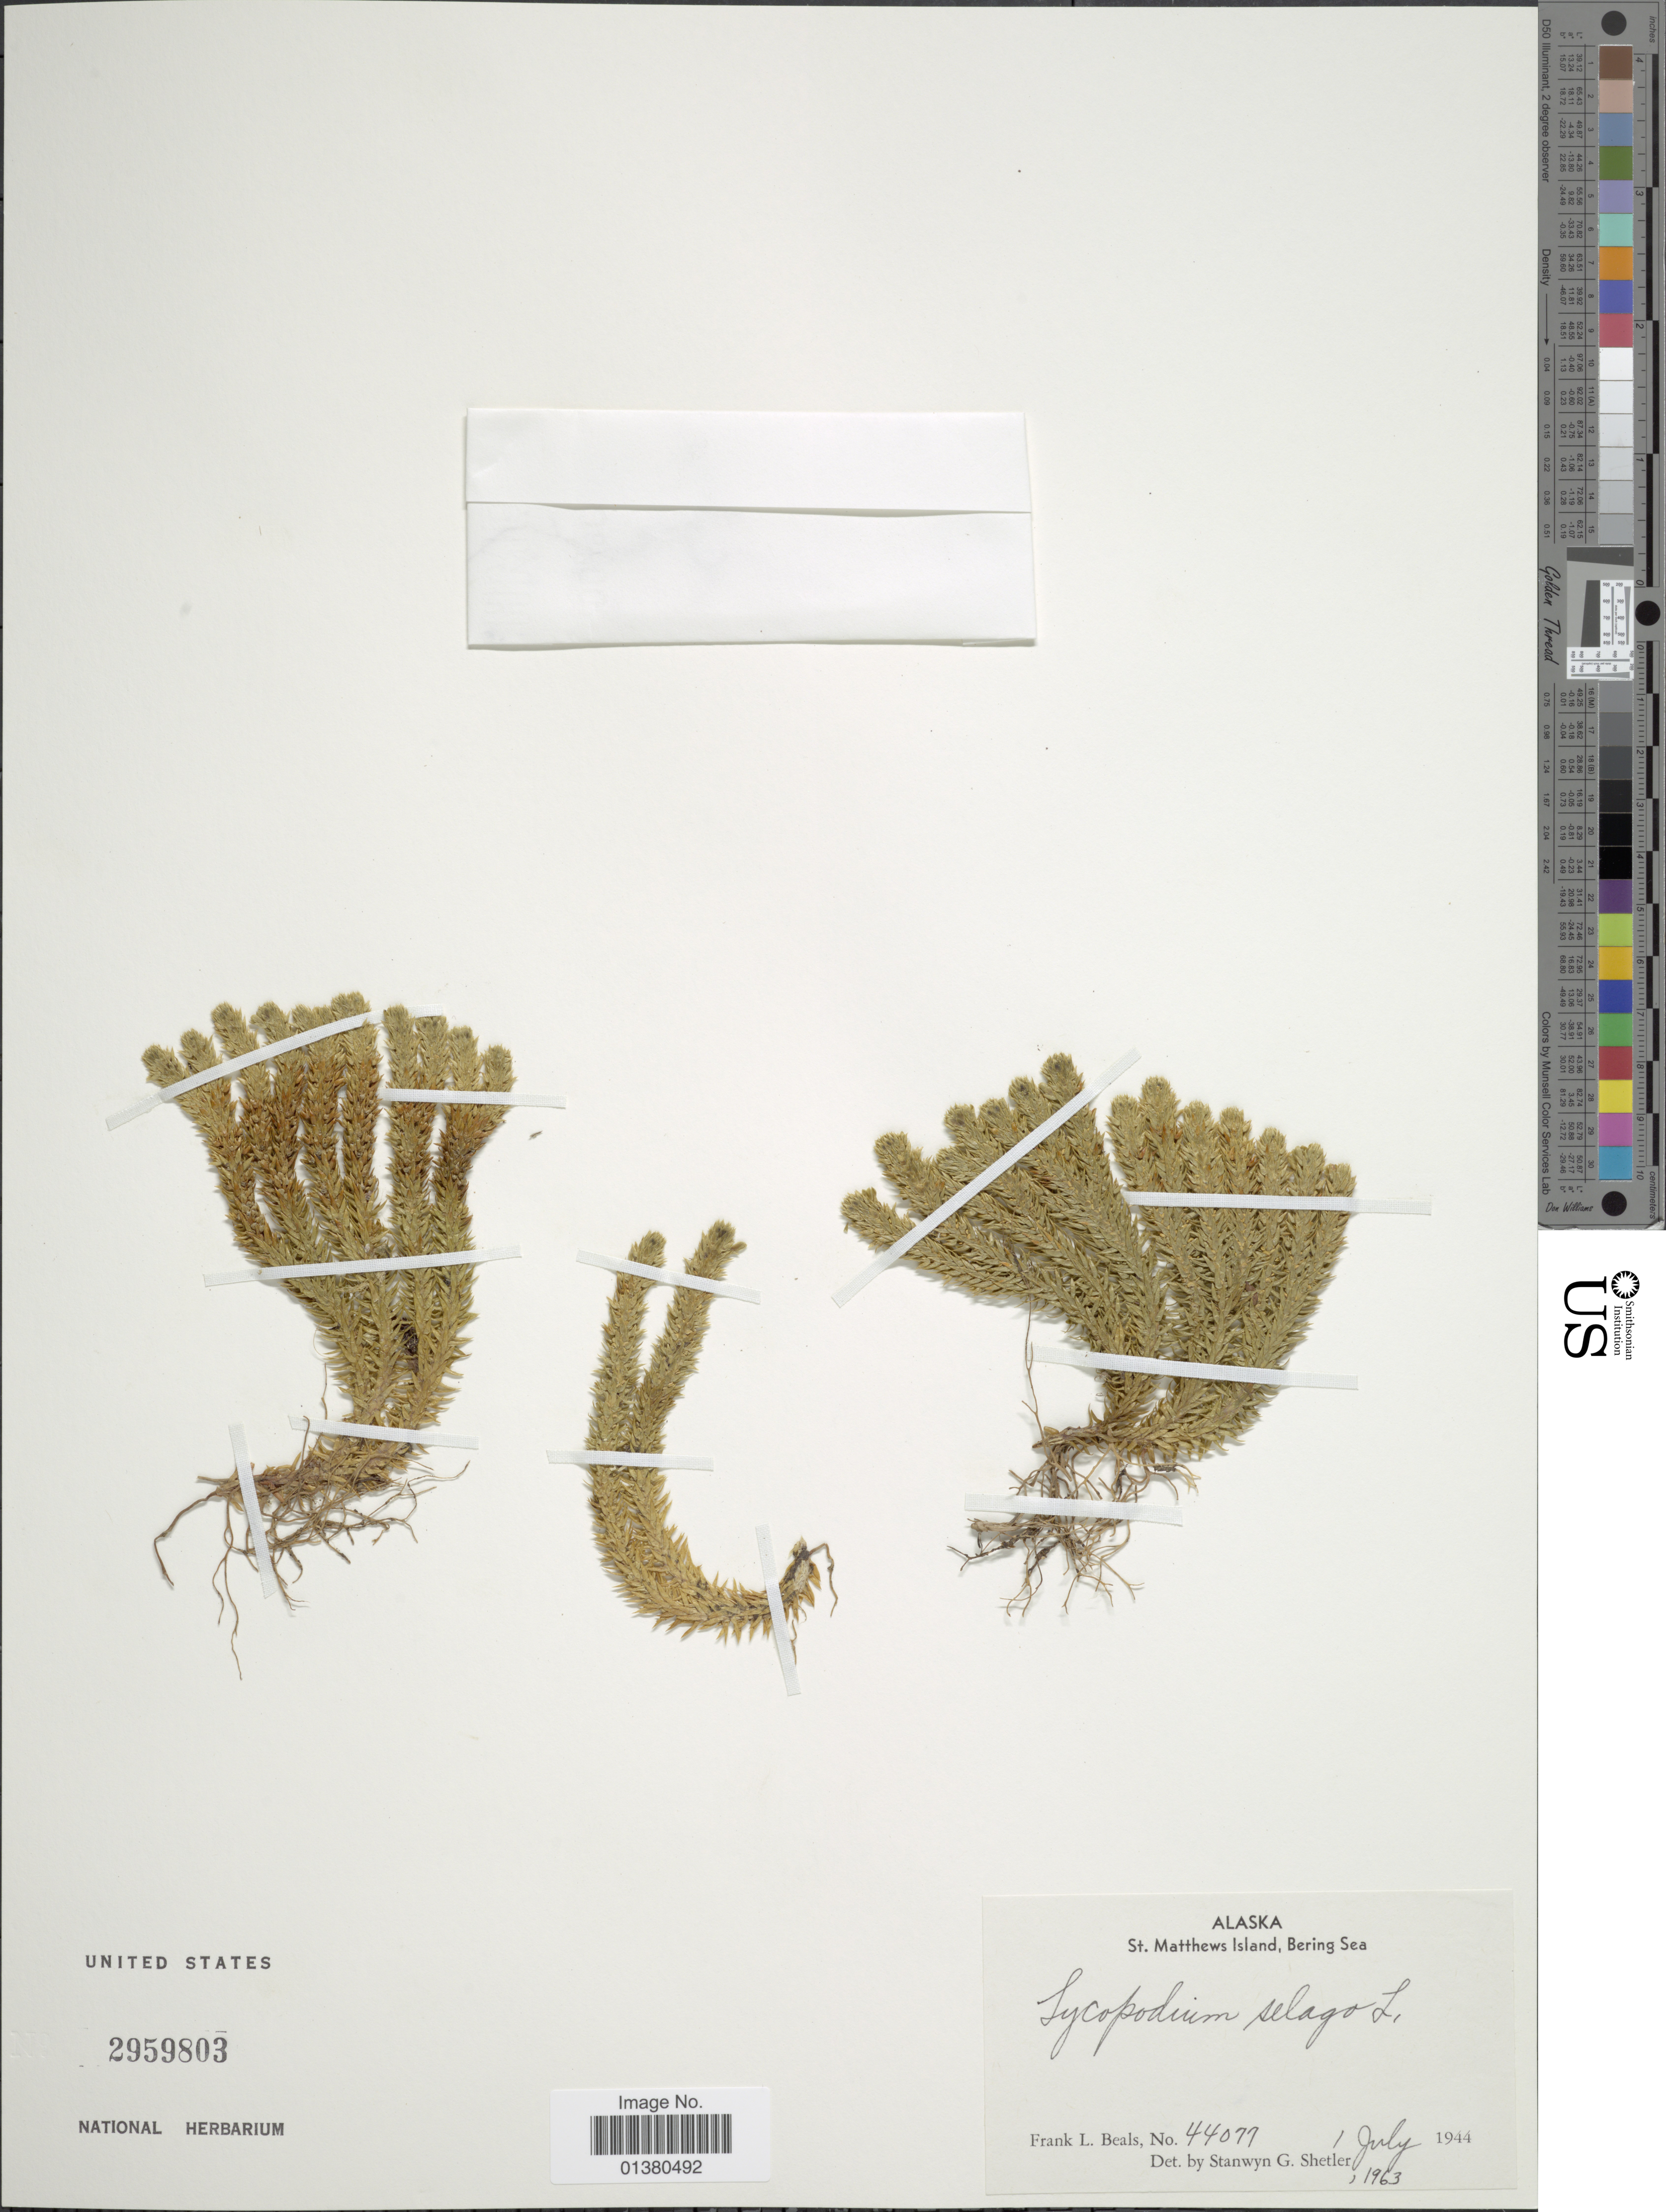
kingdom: Plantae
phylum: Tracheophyta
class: Lycopodiopsida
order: Lycopodiales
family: Lycopodiaceae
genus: Huperzia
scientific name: Huperzia selago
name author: (L.) Bernh. ex Schrank & Mart.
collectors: F. Beals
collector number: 44077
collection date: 1944-07-01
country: United States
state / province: Alaska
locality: St Matthews Island, Bering Sea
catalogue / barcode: US 2959803